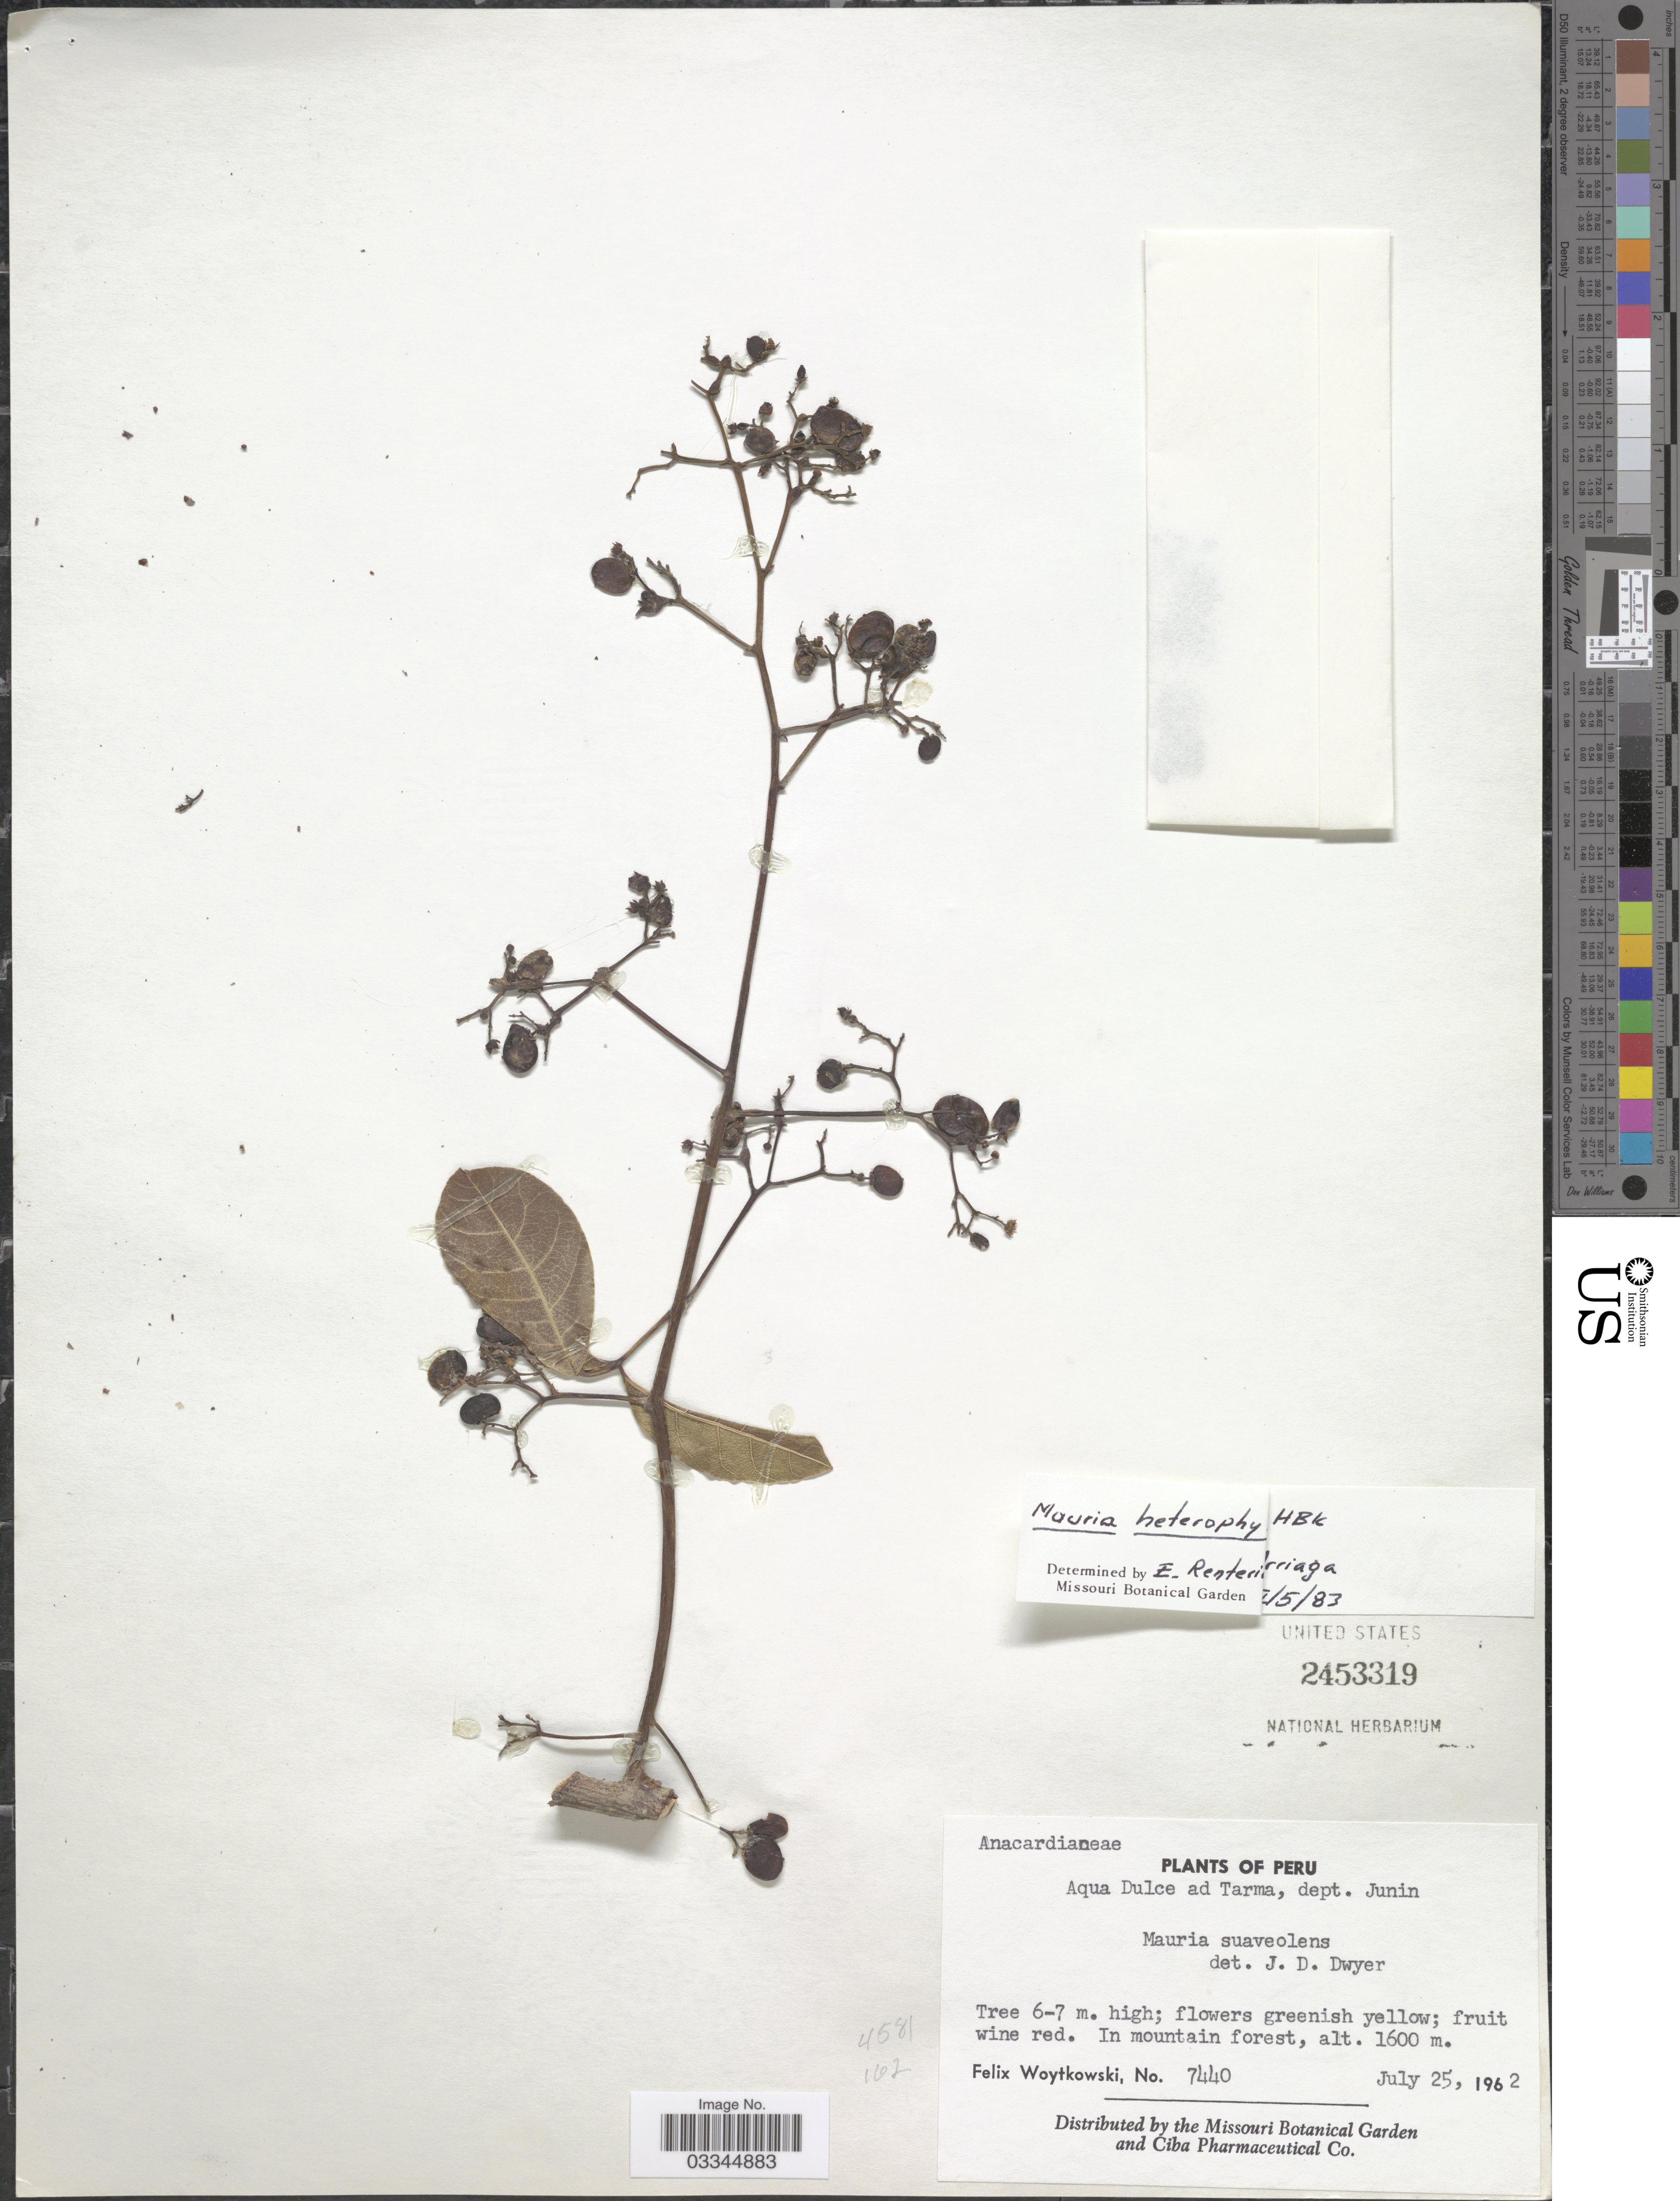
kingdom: Plantae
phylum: Tracheophyta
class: Magnoliopsida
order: Sapindales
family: Anacardiaceae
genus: Mauria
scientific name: Mauria heterophylla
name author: Kunth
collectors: F. Woytkowski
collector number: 7440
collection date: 1962-07-25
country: Peru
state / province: Junín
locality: Aqua Dulce ad Tarma, dept. Junin.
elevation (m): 1600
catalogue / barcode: US 2453319